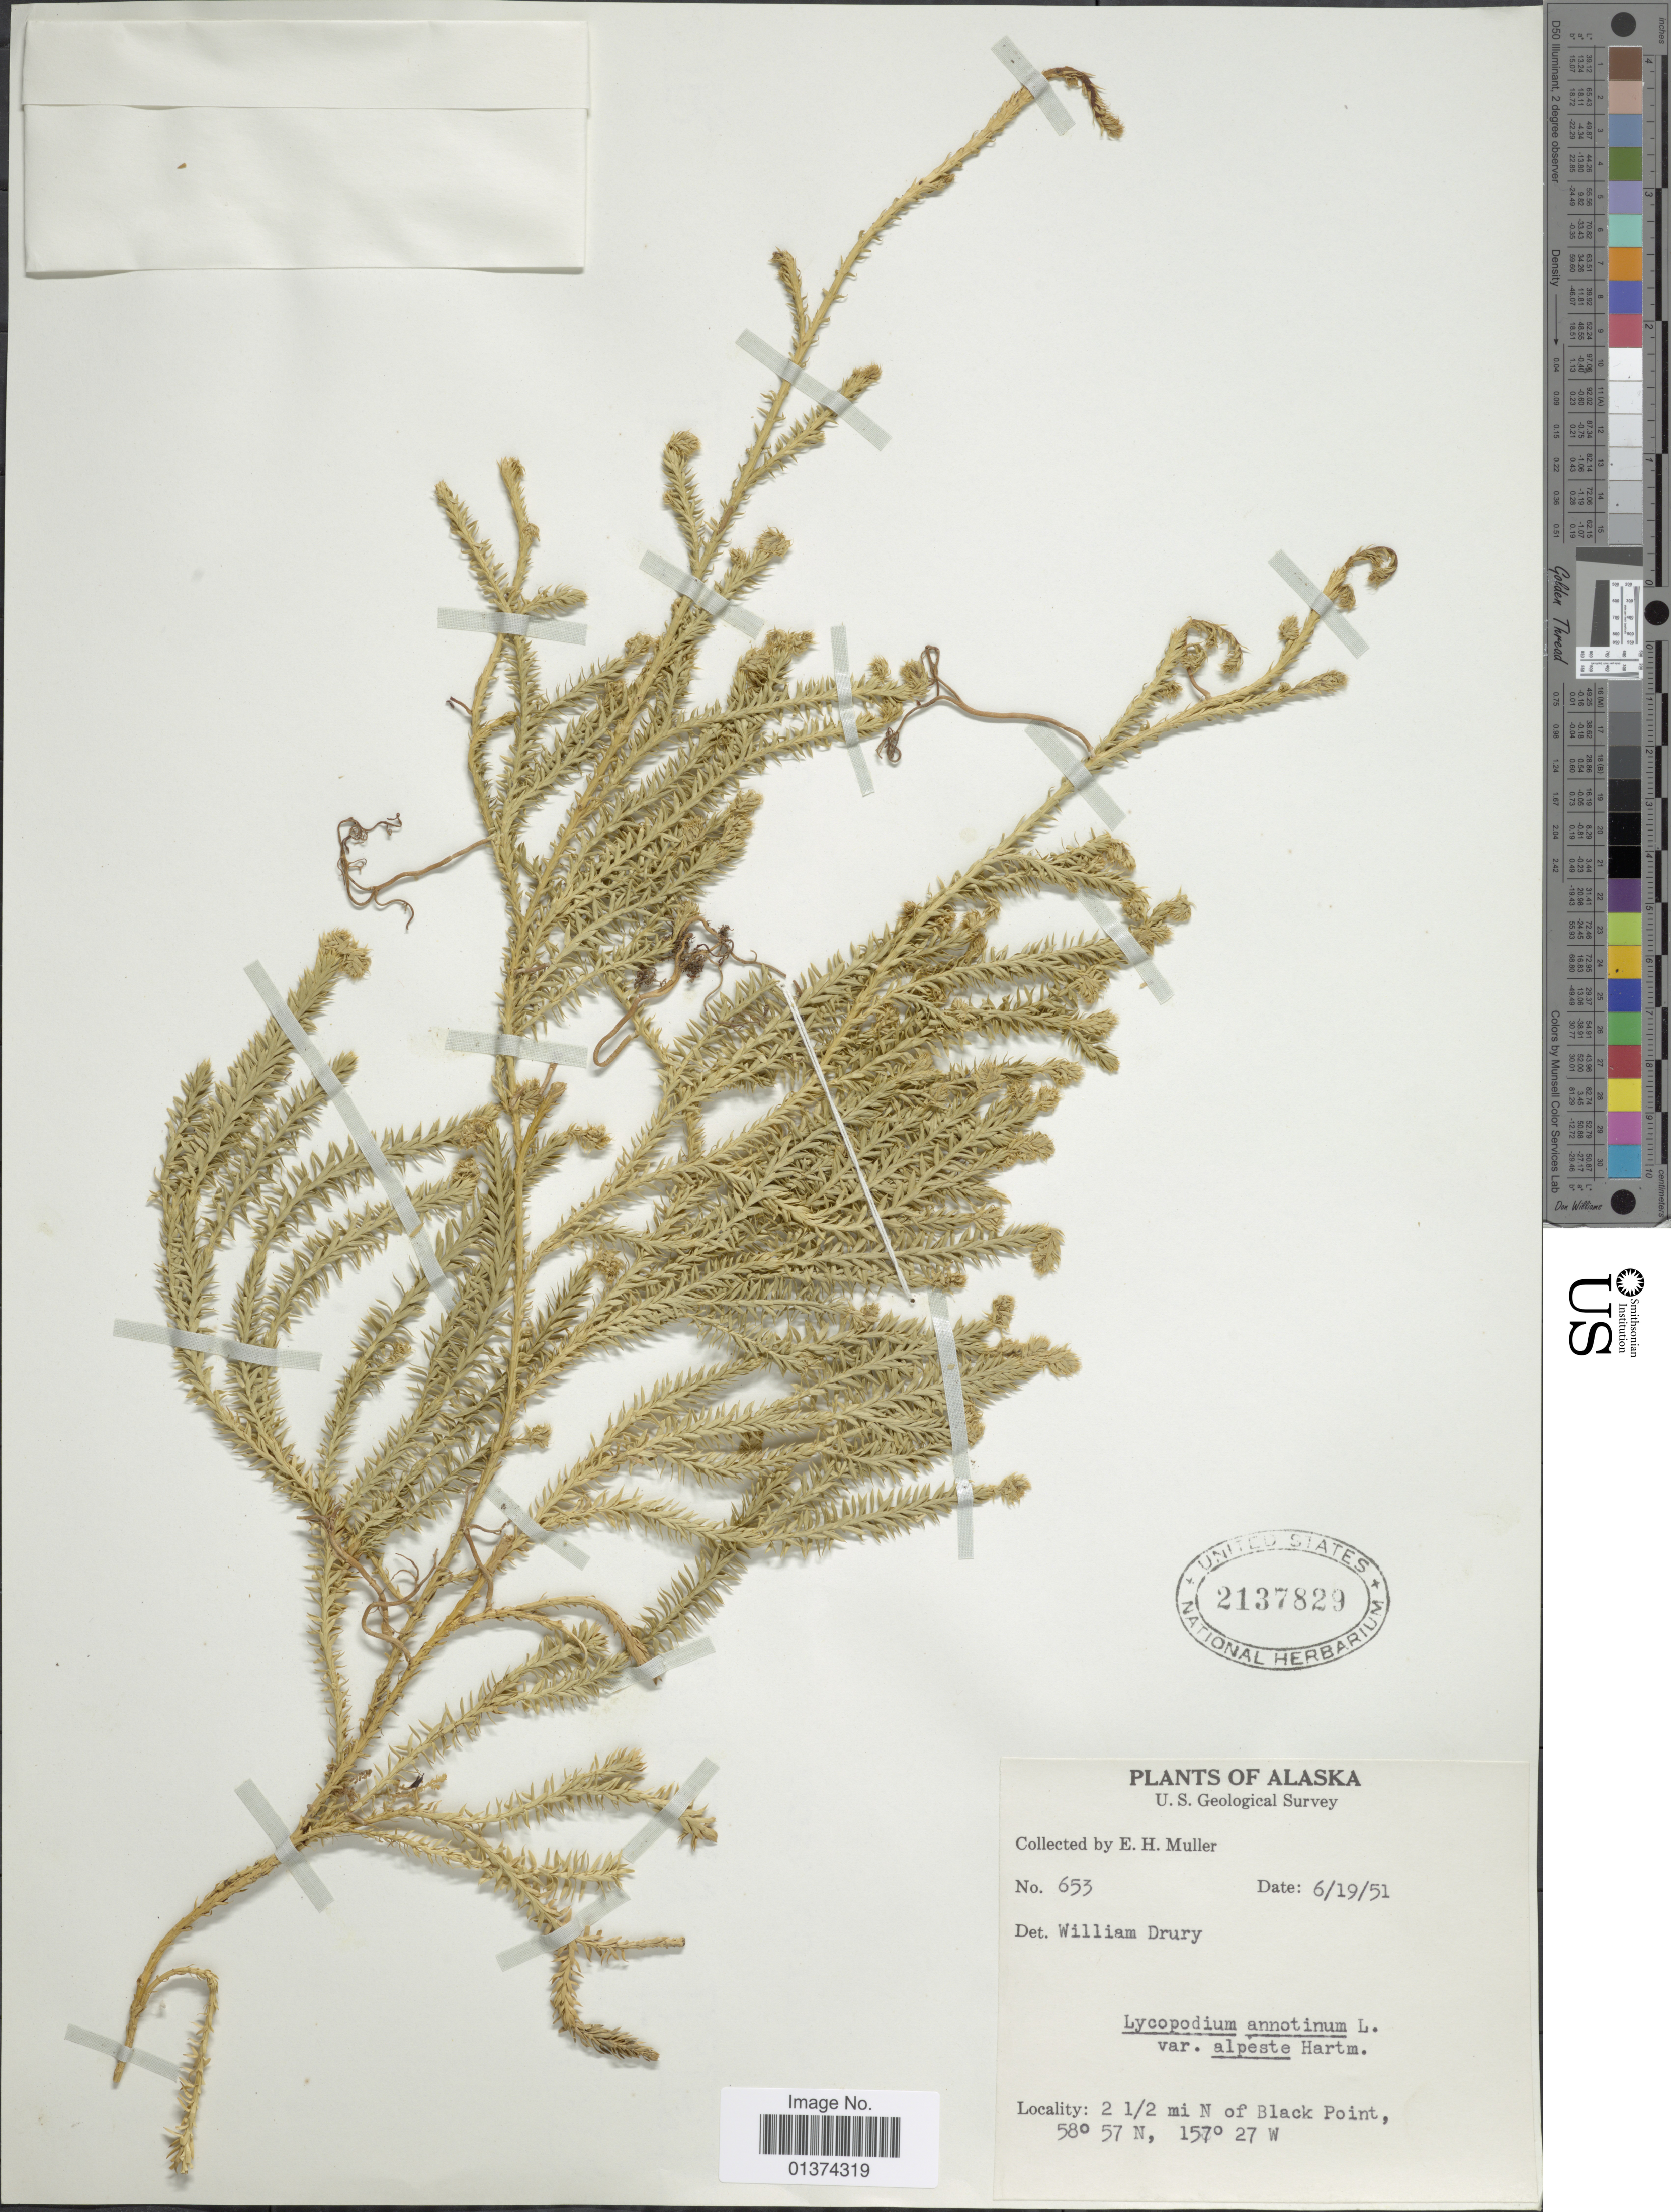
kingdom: Plantae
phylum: Tracheophyta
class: Lycopodiopsida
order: Lycopodiales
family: Lycopodiaceae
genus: Spinulum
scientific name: Spinulum annotinum subsp. annotinum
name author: (L.) A. Haines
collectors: E. H. Muller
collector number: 653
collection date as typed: Transcribed d/m/y: 19/6/51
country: United States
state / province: Alaska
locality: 2½ mi N of Black Point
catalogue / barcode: US 2137829